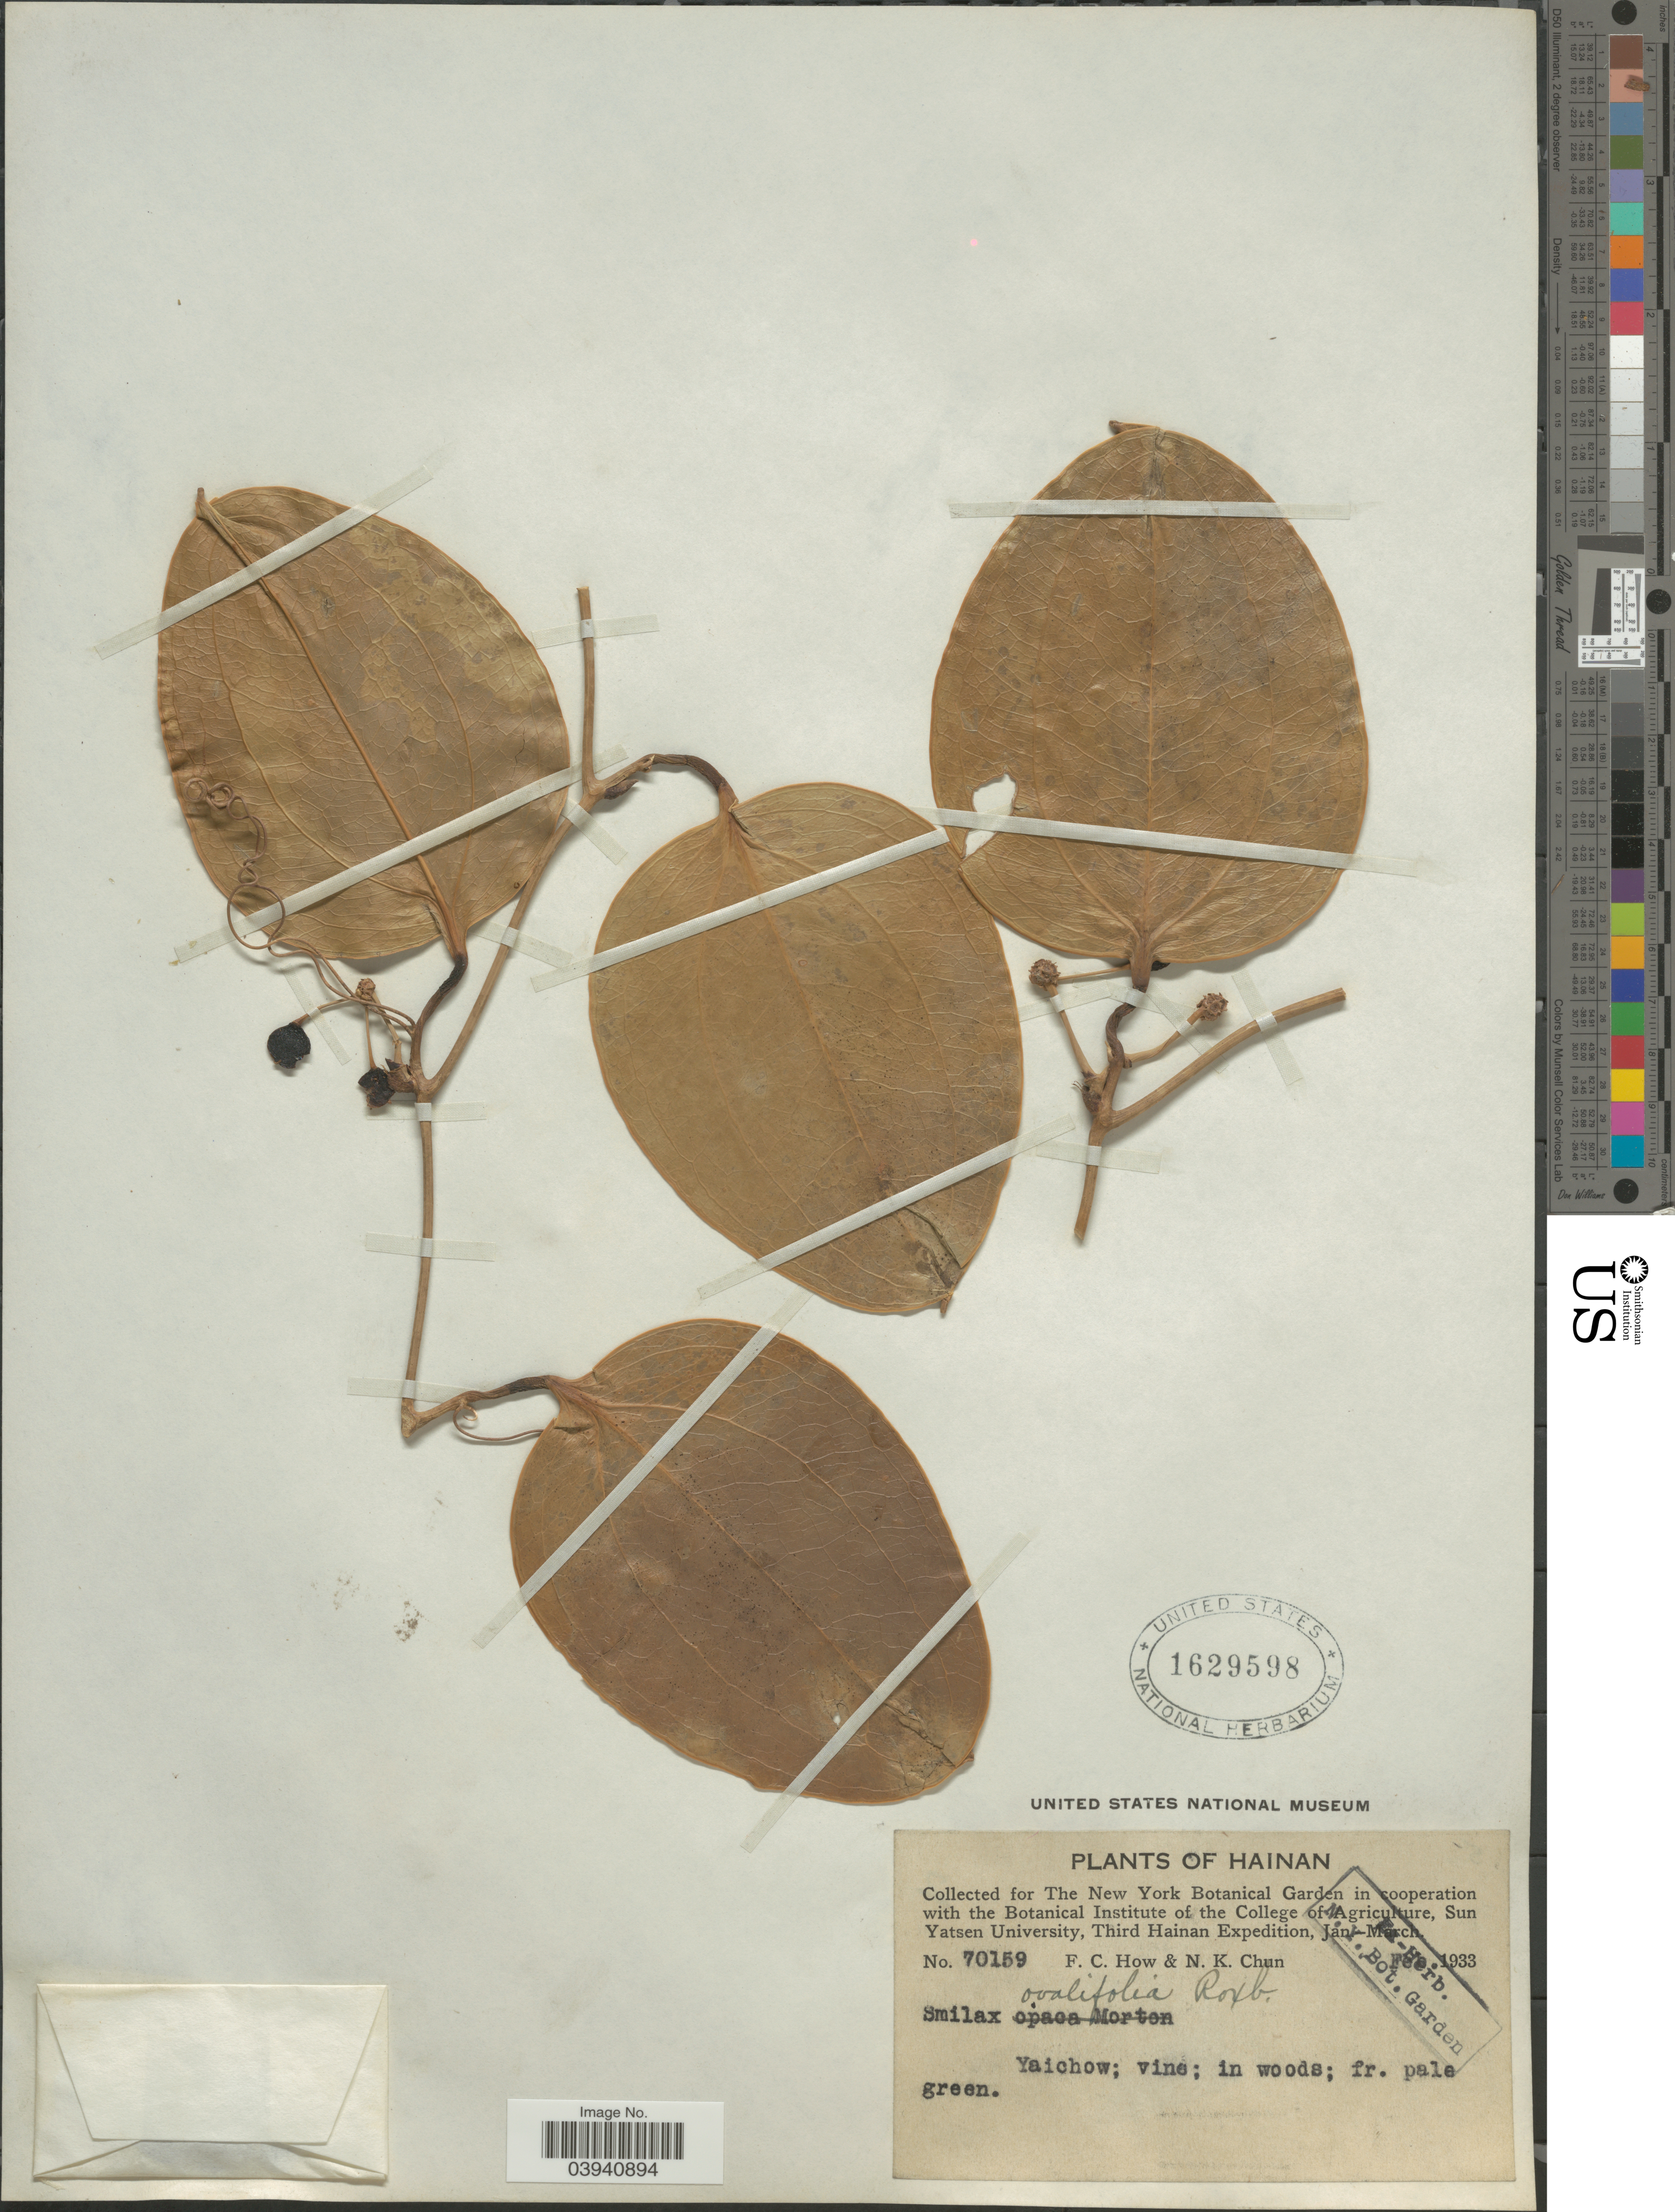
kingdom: Plantae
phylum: Tracheophyta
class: Liliopsida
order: Liliales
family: Smilacaceae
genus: Smilax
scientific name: Smilax ovalifolia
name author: Roxb. ex D. Don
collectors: F. C. How & N. K. Chun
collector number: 70159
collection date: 1933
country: China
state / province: Hainan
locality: Yaichow.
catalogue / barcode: US 1629598